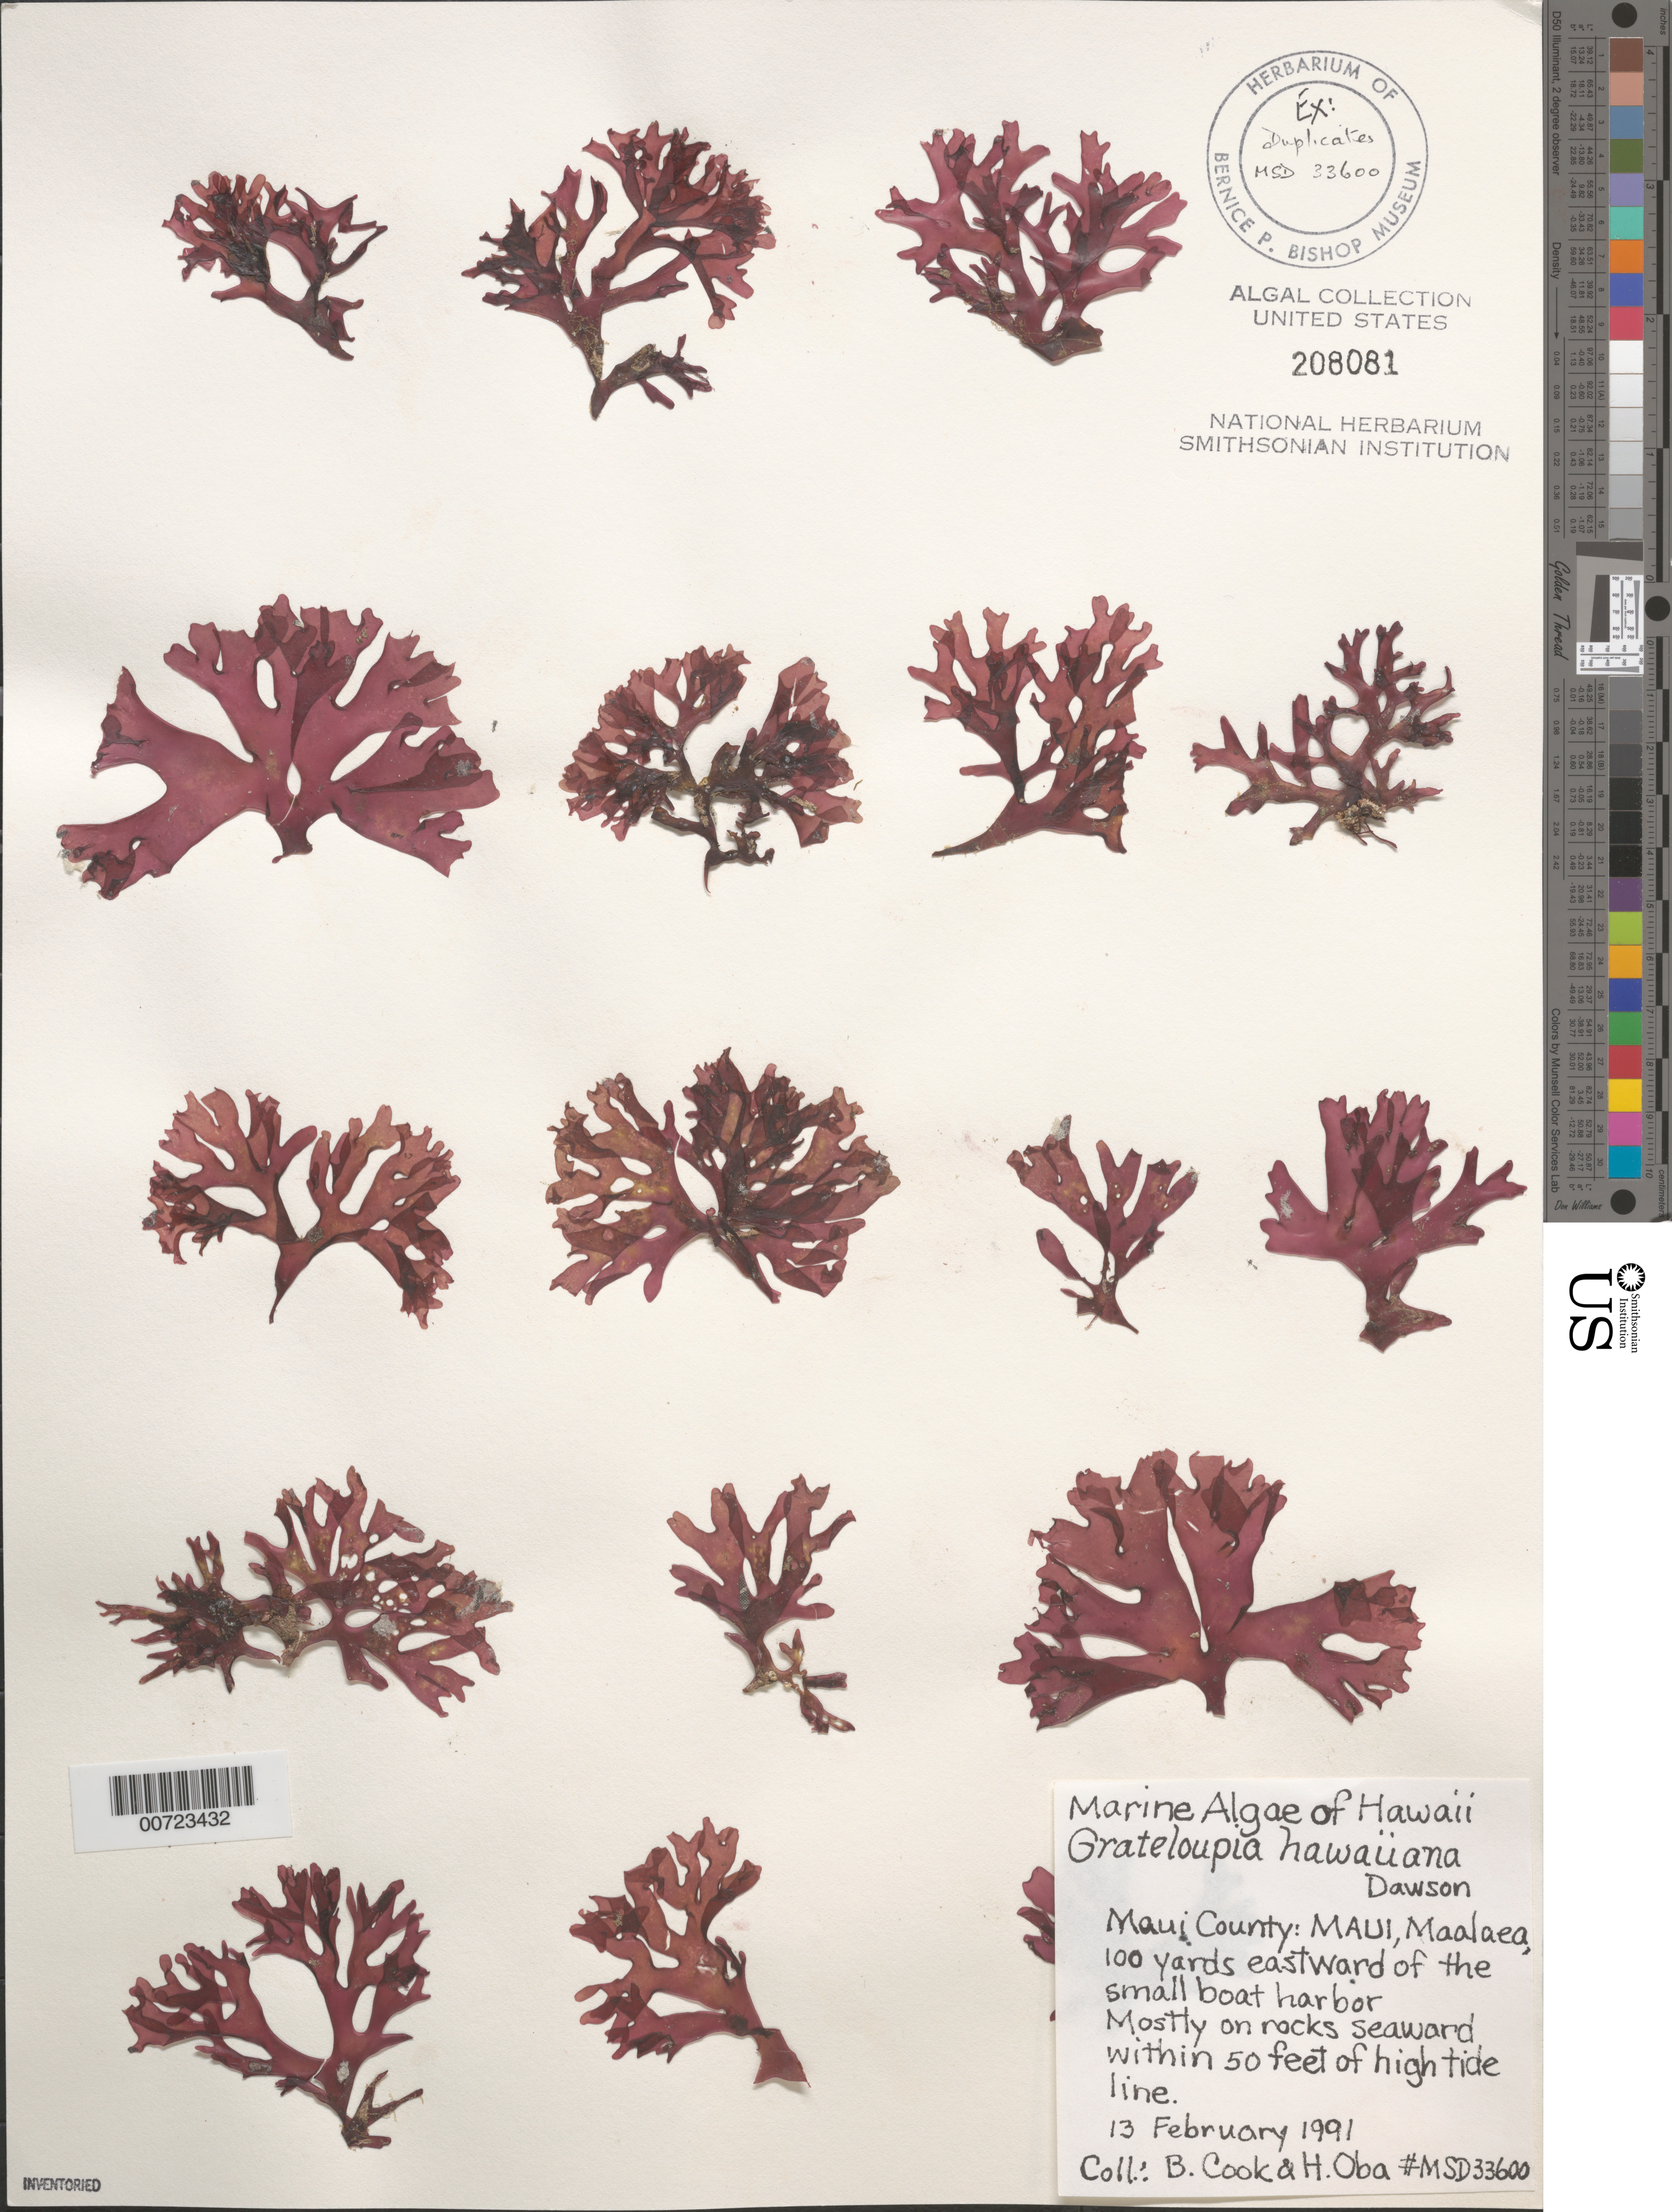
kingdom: Plantae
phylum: Rhodophyta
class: Florideophyceae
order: Halymeniales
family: Halymeniaceae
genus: Grateloupia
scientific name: Grateloupia hawaiiana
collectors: B. Cook & H. Oba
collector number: MSD 33600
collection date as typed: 13 Feb 1991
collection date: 1991-02-13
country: United States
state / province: Hawaii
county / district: Maui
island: Maui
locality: Maalaea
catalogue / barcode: US 208081